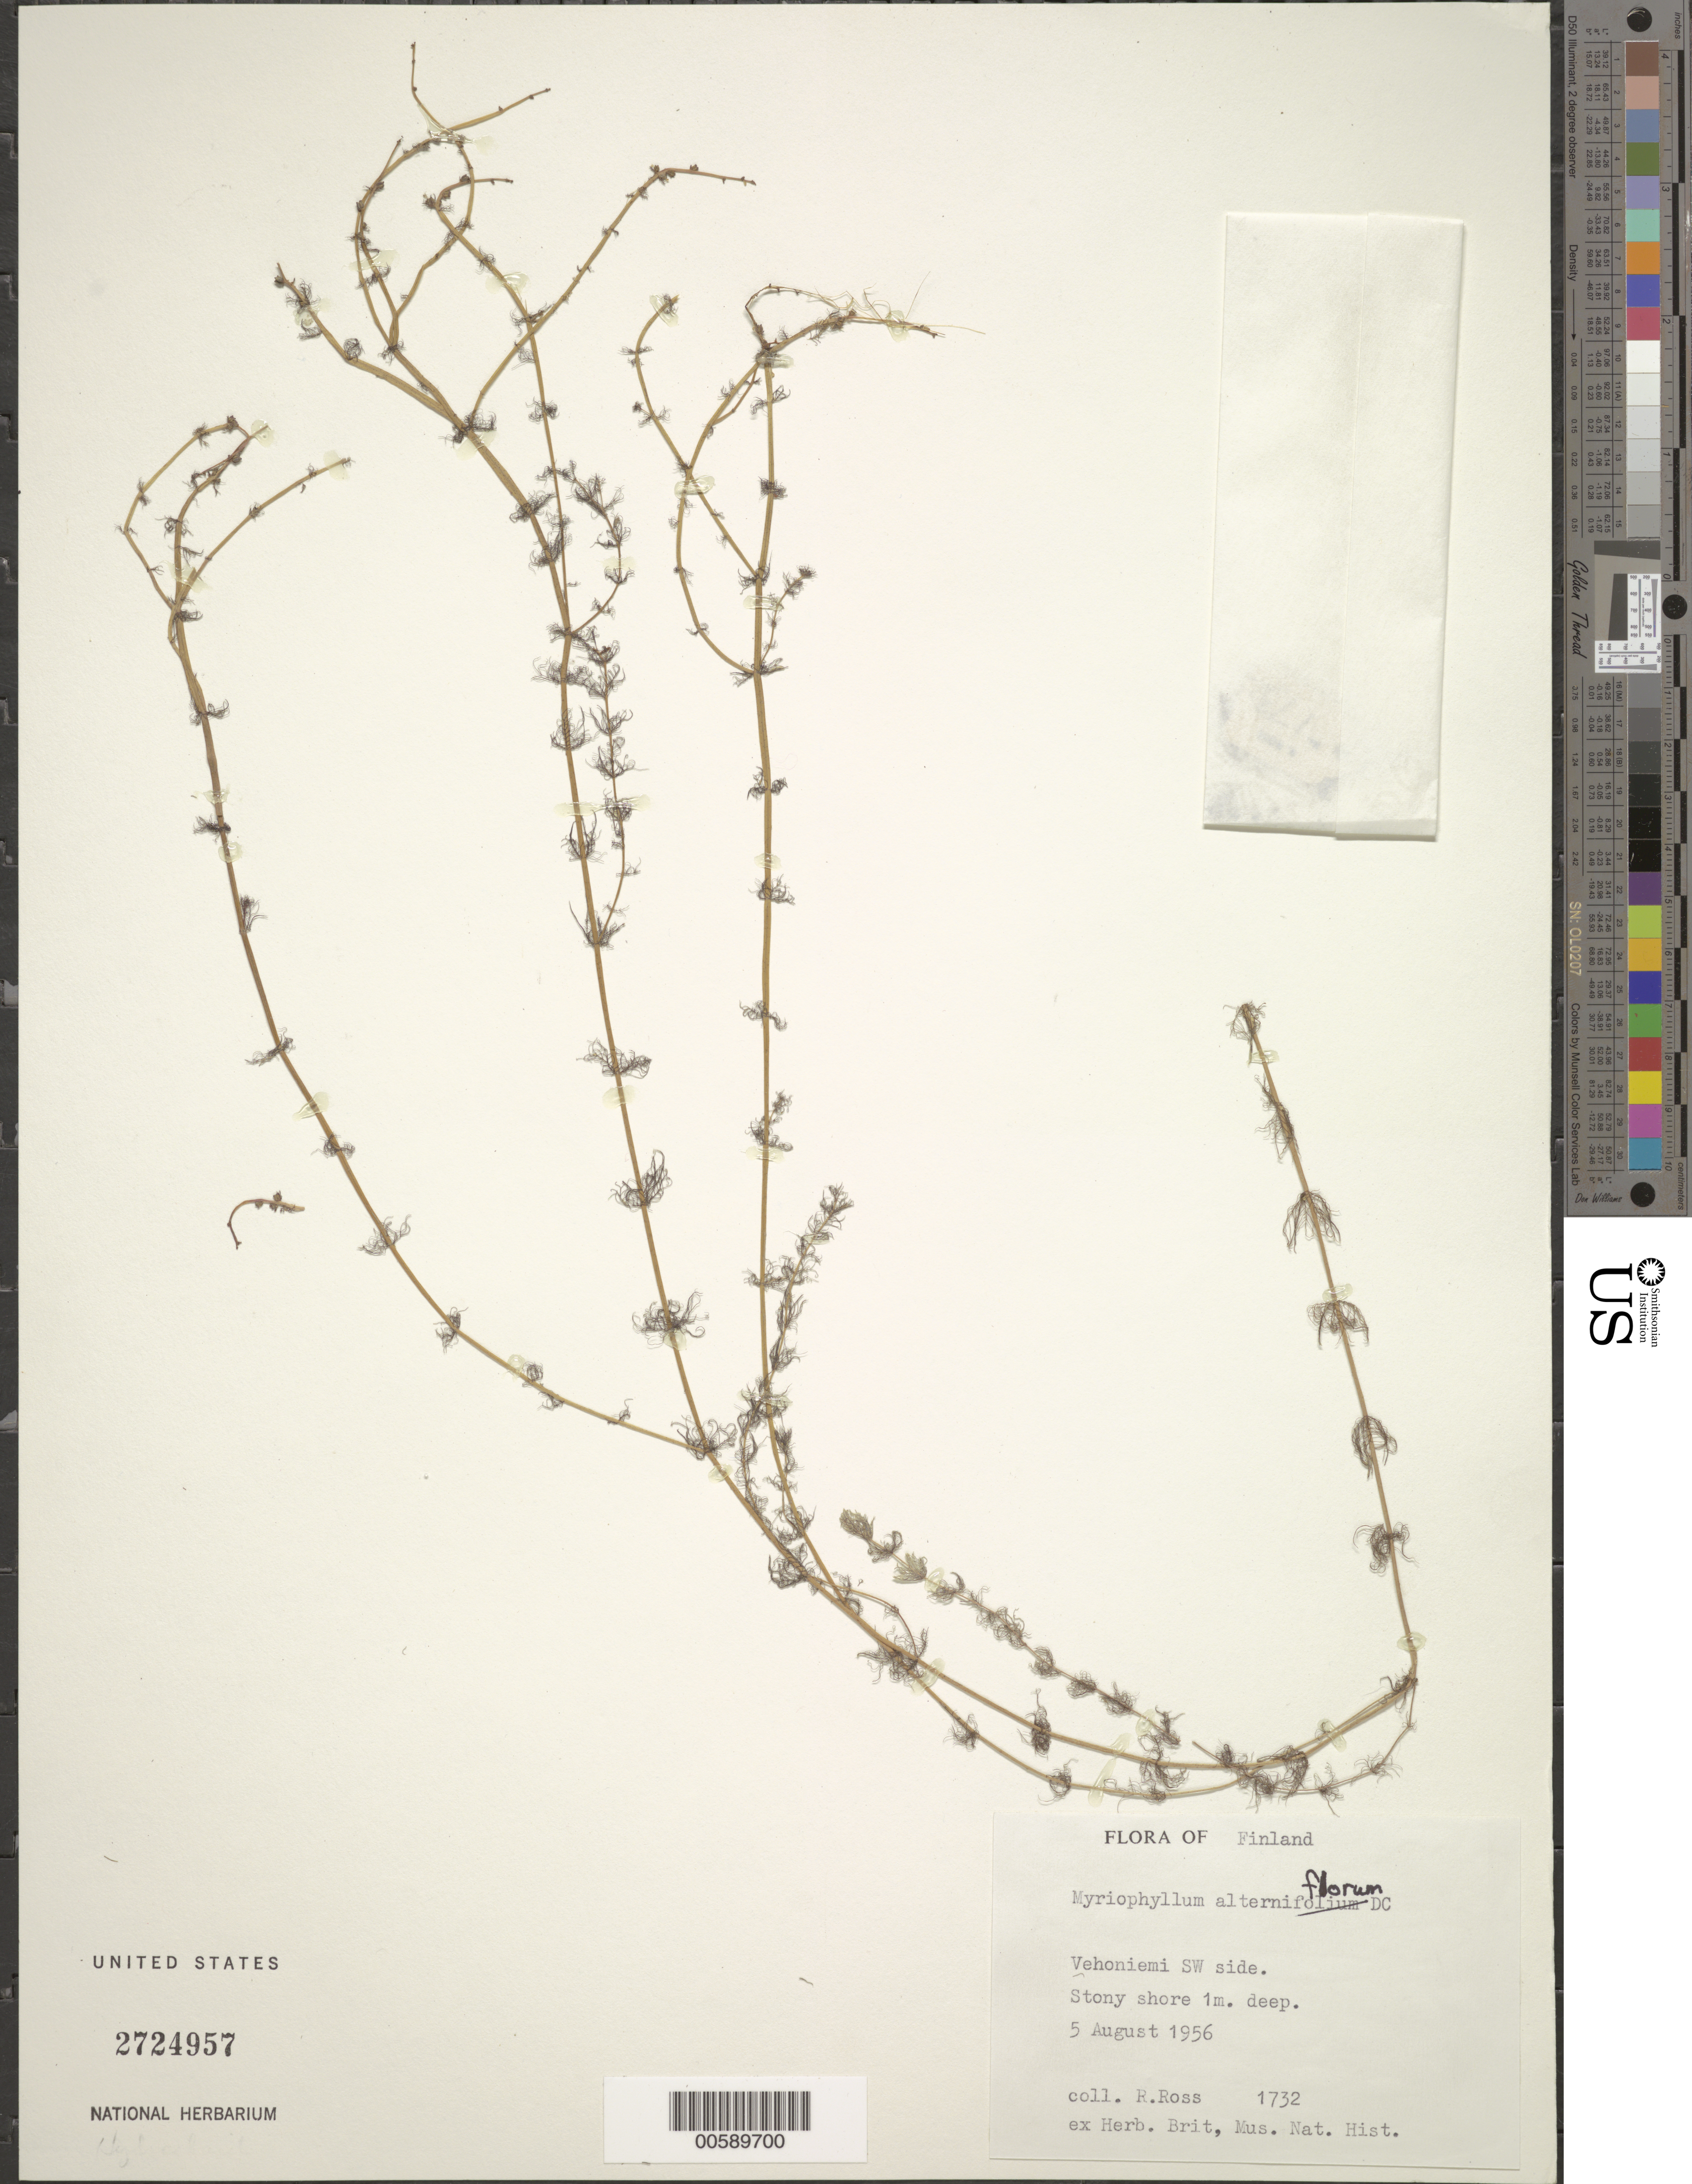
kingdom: Plantae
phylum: Tracheophyta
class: Magnoliopsida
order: Saxifragales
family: Haloragaceae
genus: Myriophyllum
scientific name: Myriophyllum alterniflorum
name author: DC.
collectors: R. Ross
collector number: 1732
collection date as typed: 05 Aug 1956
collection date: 1956-08-05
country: Finland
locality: Vehoniemi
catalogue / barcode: US 2724957